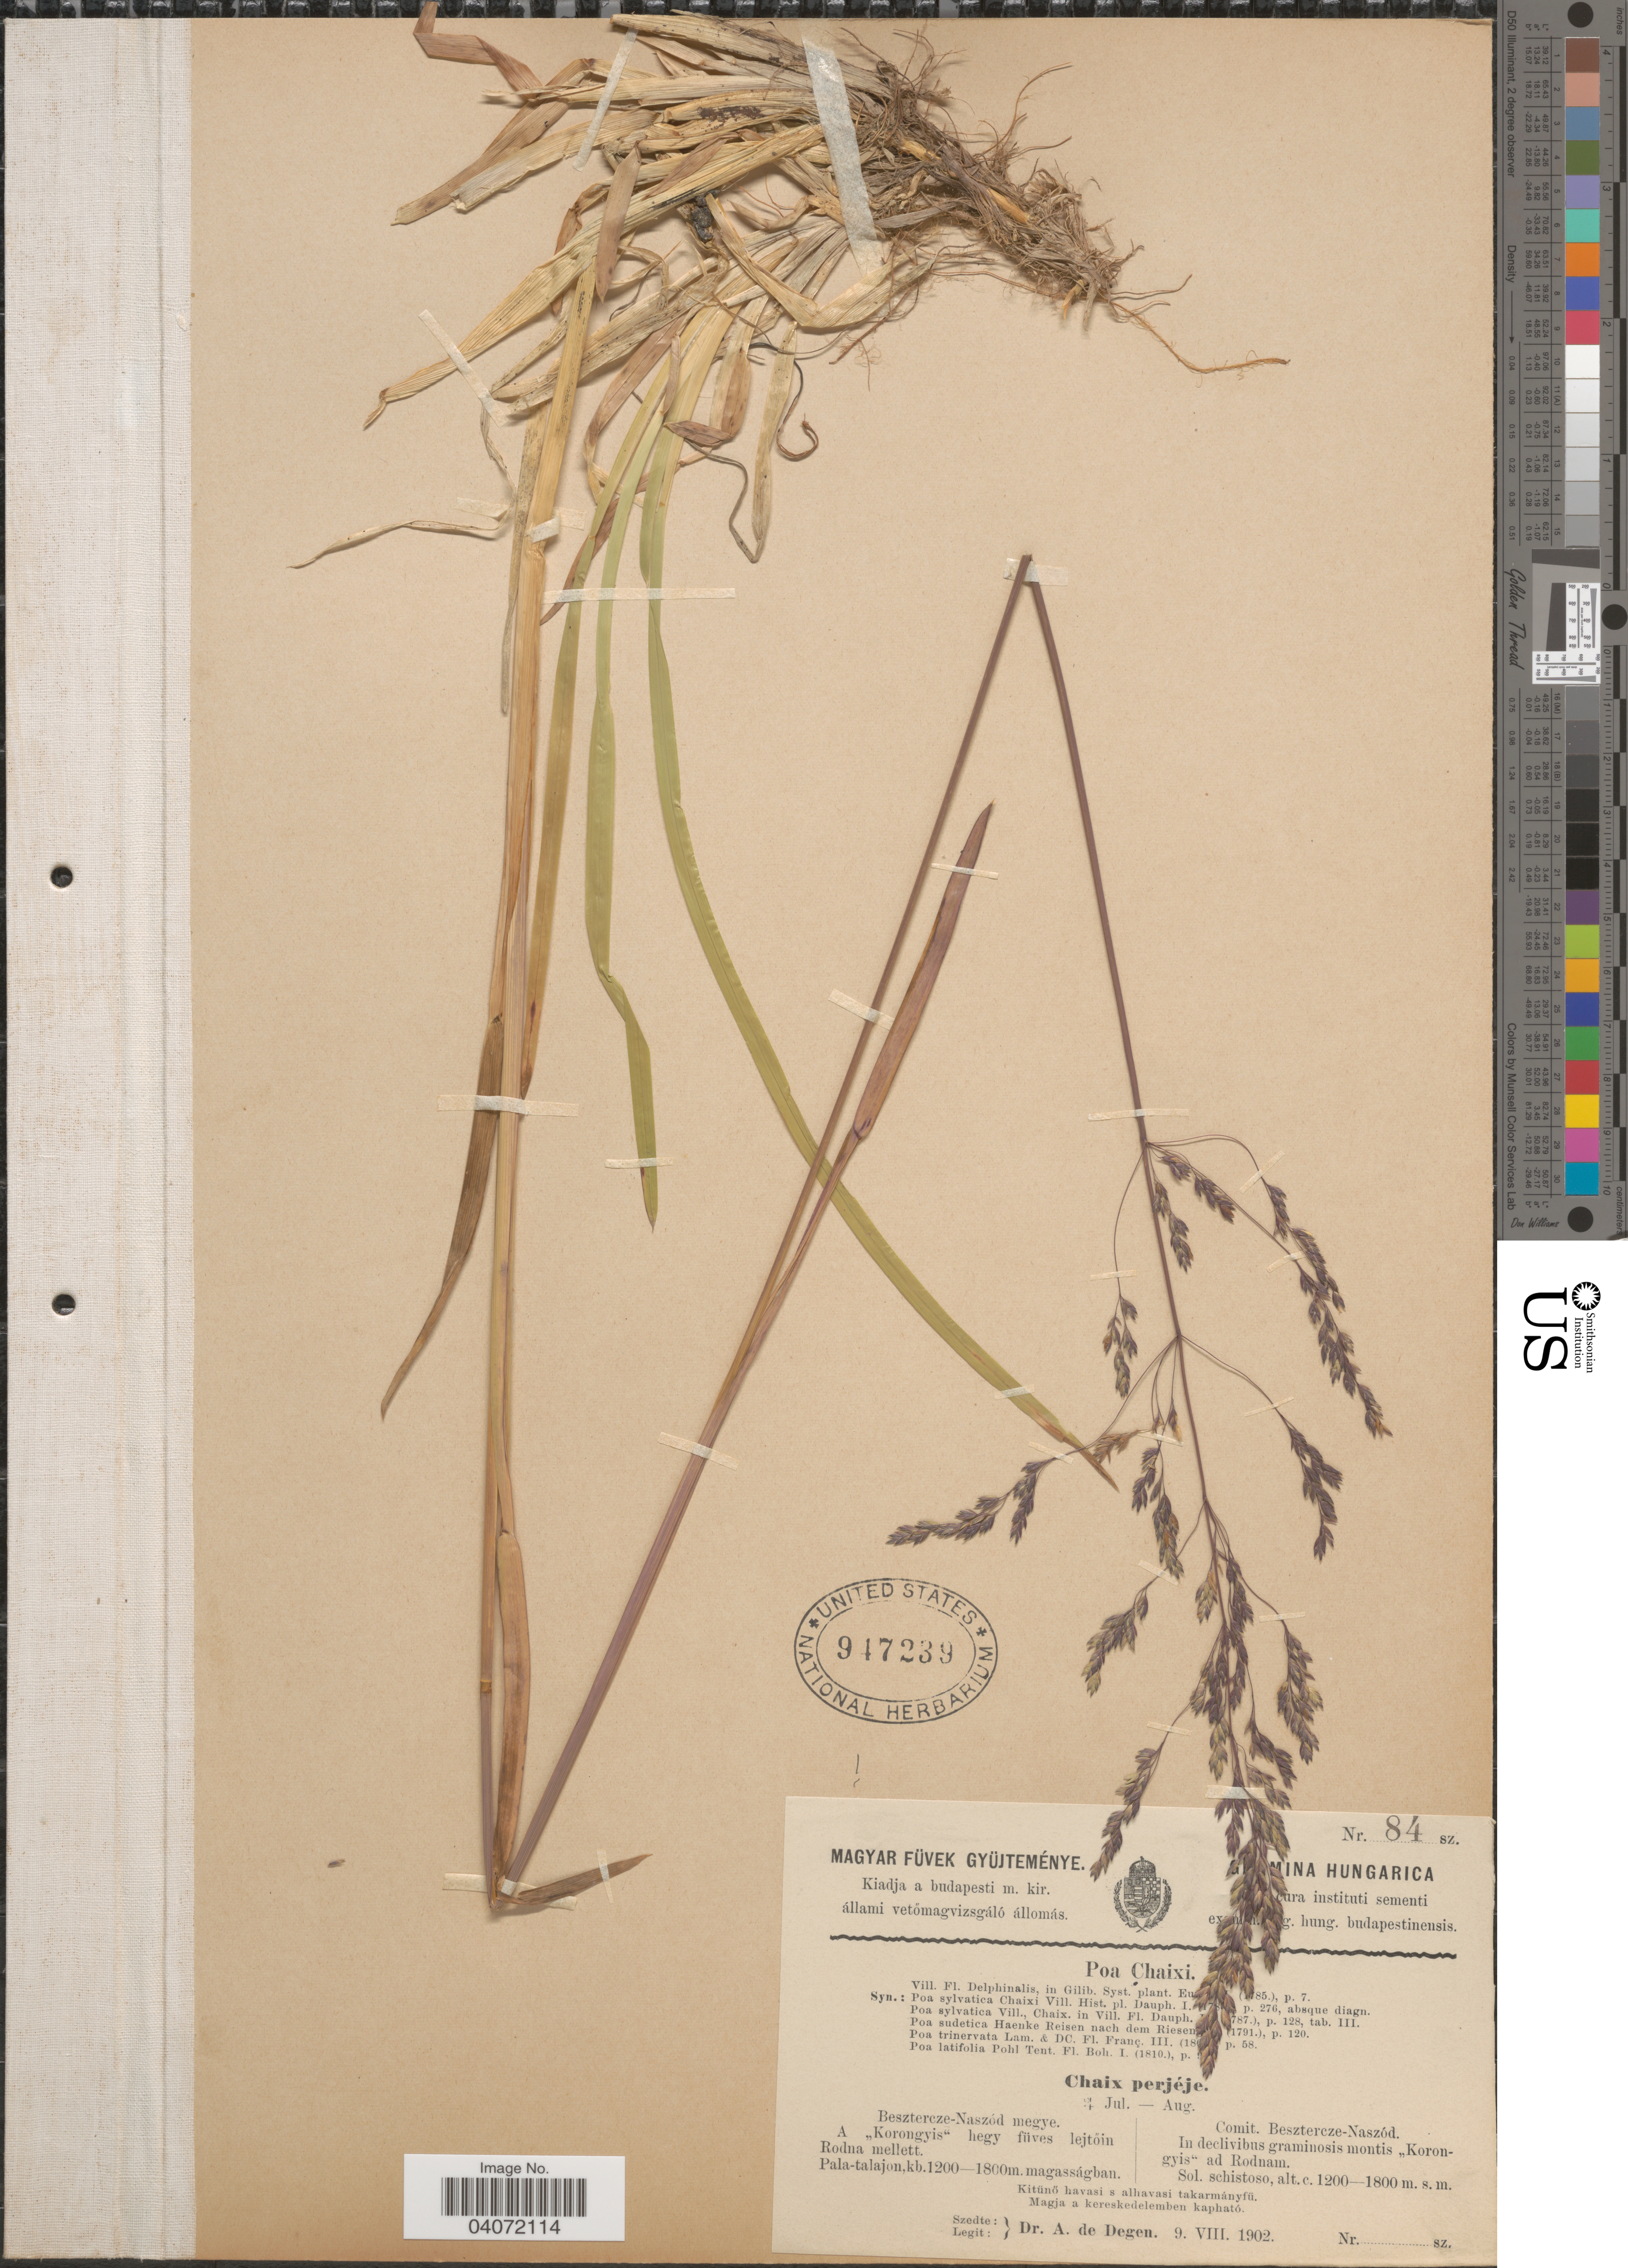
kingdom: Plantae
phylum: Tracheophyta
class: Liliopsida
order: Poales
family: Poaceae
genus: Poa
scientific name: Poa chaixii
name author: Vill.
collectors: A. Degen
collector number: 84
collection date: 1902-08-09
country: Hungary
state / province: Budapest, Capital District of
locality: Hungarica. Comit. Besztercze-Naszód. In declivibus graminosis montis "Korongyis" ad Rodnam.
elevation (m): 1200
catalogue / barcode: US 947239